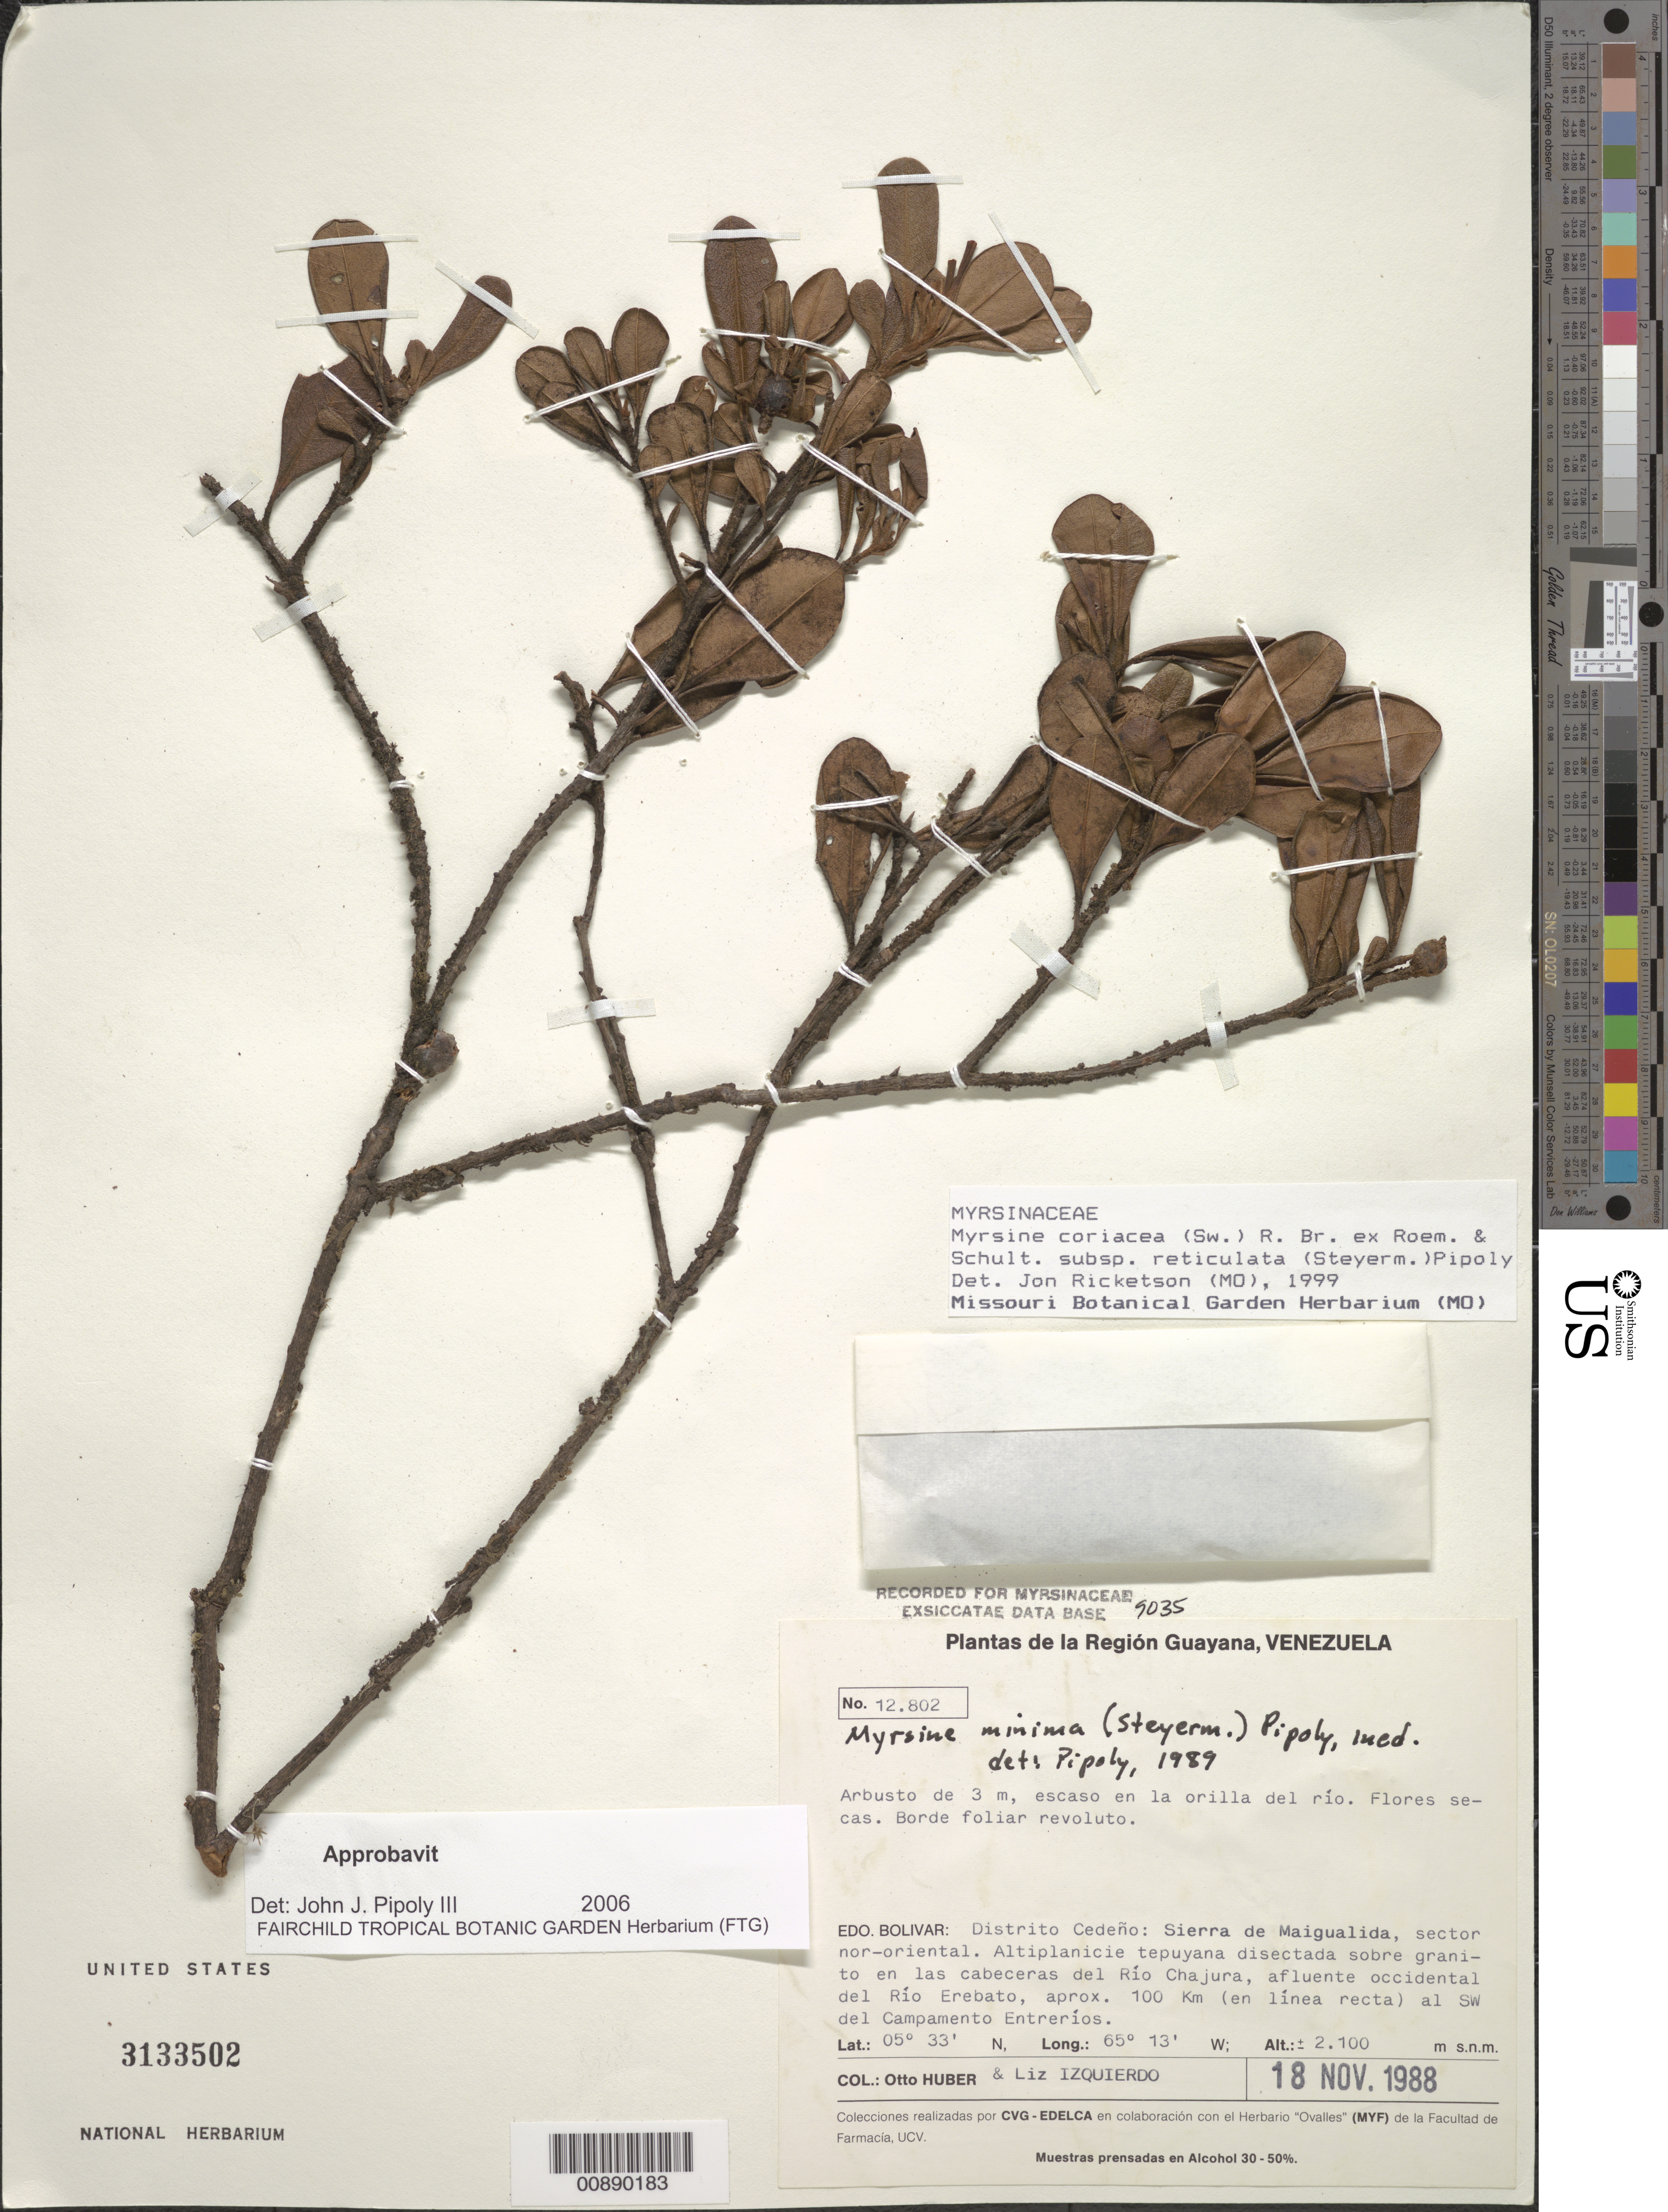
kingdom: Plantae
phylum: Tracheophyta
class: Magnoliopsida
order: Ericales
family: Primulaceae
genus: Myrsine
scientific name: Myrsine coriacea subsp. reticulata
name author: (Steyerm.) Pipoly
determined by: Pipoly, J. J., III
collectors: O. Huber & L. Izquierdo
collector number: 12802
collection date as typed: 18-Nov-88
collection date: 1988-11-18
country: Venezuela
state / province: Bolívar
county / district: Cedeño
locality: Sierra de Maigualida, sector nor-oriental, cabeceras del Río Chajura, afluente occidental del Río Erebato, aprox. 100 km al SW del Campamento Entreríos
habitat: Alltiplanicie tepuyana disectada sobre granito en las cabeceras del rio; orilla del río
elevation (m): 2100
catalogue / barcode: US 3133502